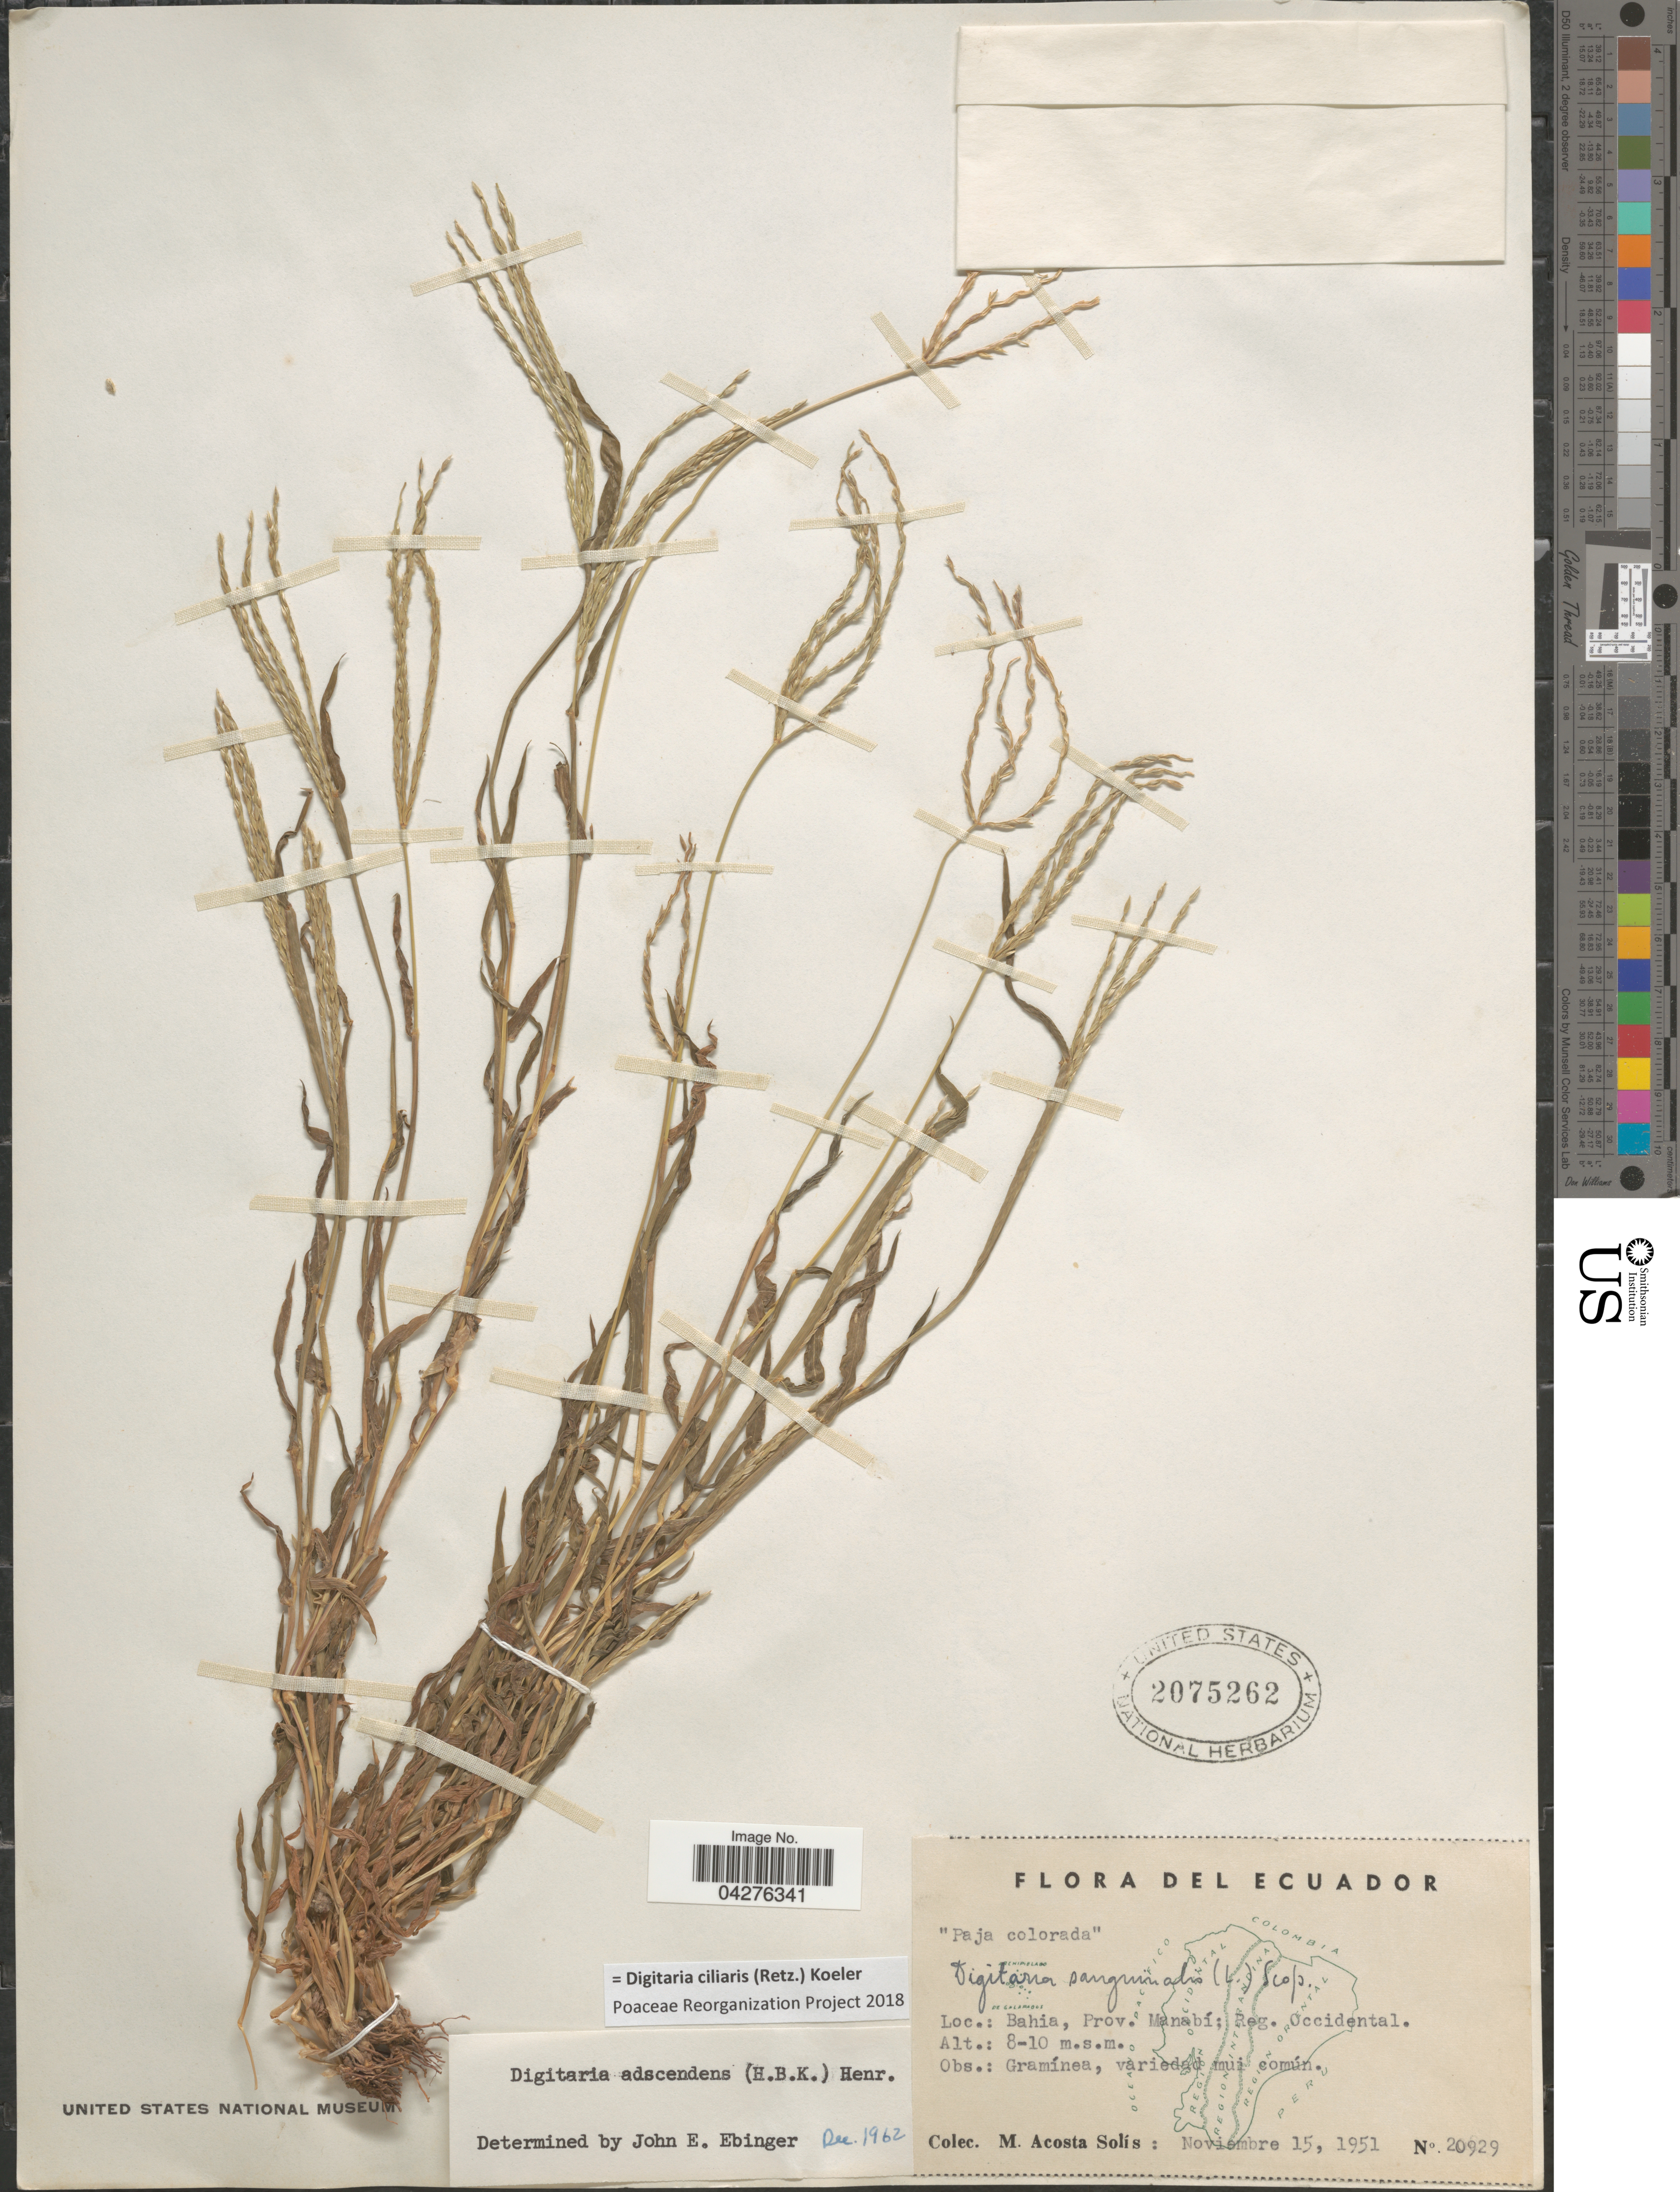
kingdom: Plantae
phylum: Tracheophyta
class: Liliopsida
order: Poales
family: Poaceae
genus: Digitaria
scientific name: Digitaria ciliaris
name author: (Retz.) Koeler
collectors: M. Acosta Solis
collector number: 20929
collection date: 1951-11-15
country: Ecuador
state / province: Manabí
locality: Bahia; Reg. Occidental.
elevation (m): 8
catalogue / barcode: US 2075262